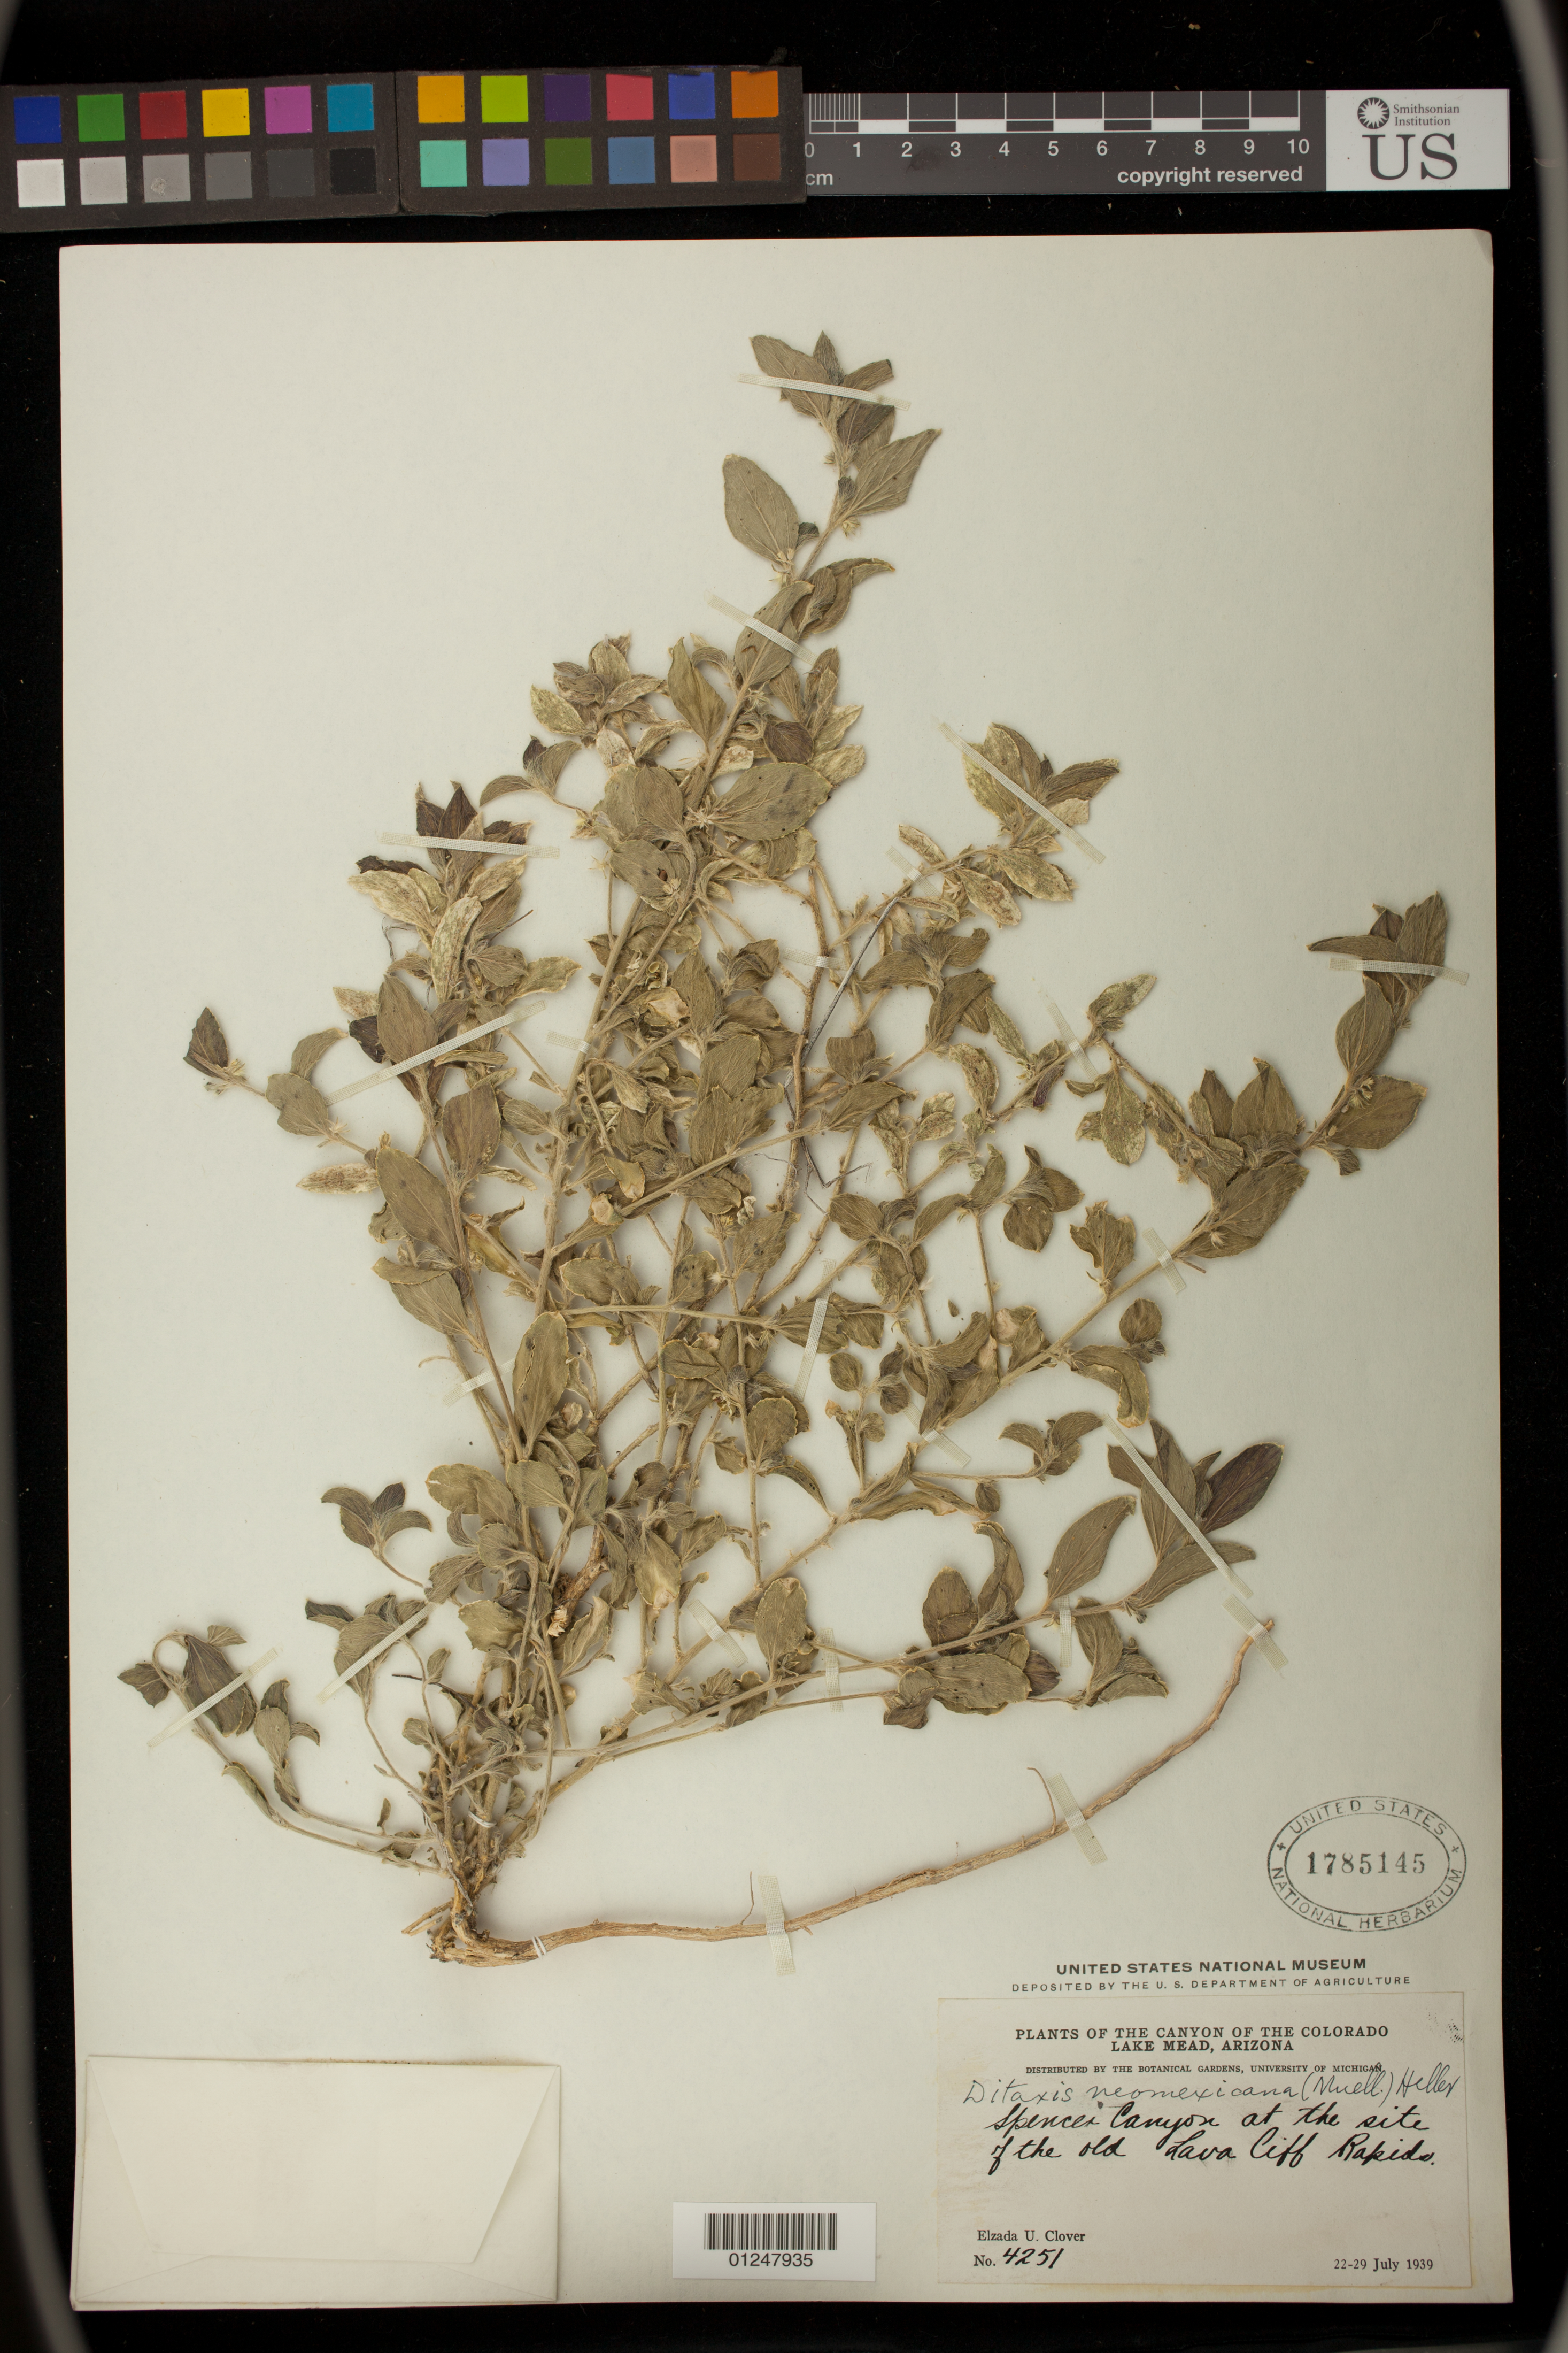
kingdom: Plantae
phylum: Tracheophyta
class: Magnoliopsida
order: Malpighiales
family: Euphorbiaceae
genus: Argythamnia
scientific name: Argythamnia serrata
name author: (Torr.) Müll. Arg.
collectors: E. U. Clover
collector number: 4251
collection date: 1939-07-22/1939-07-29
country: United States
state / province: Arizona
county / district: Mohave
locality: Spencer Canyon at the site of the old Lava Cliff Rapids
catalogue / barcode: US 1785145